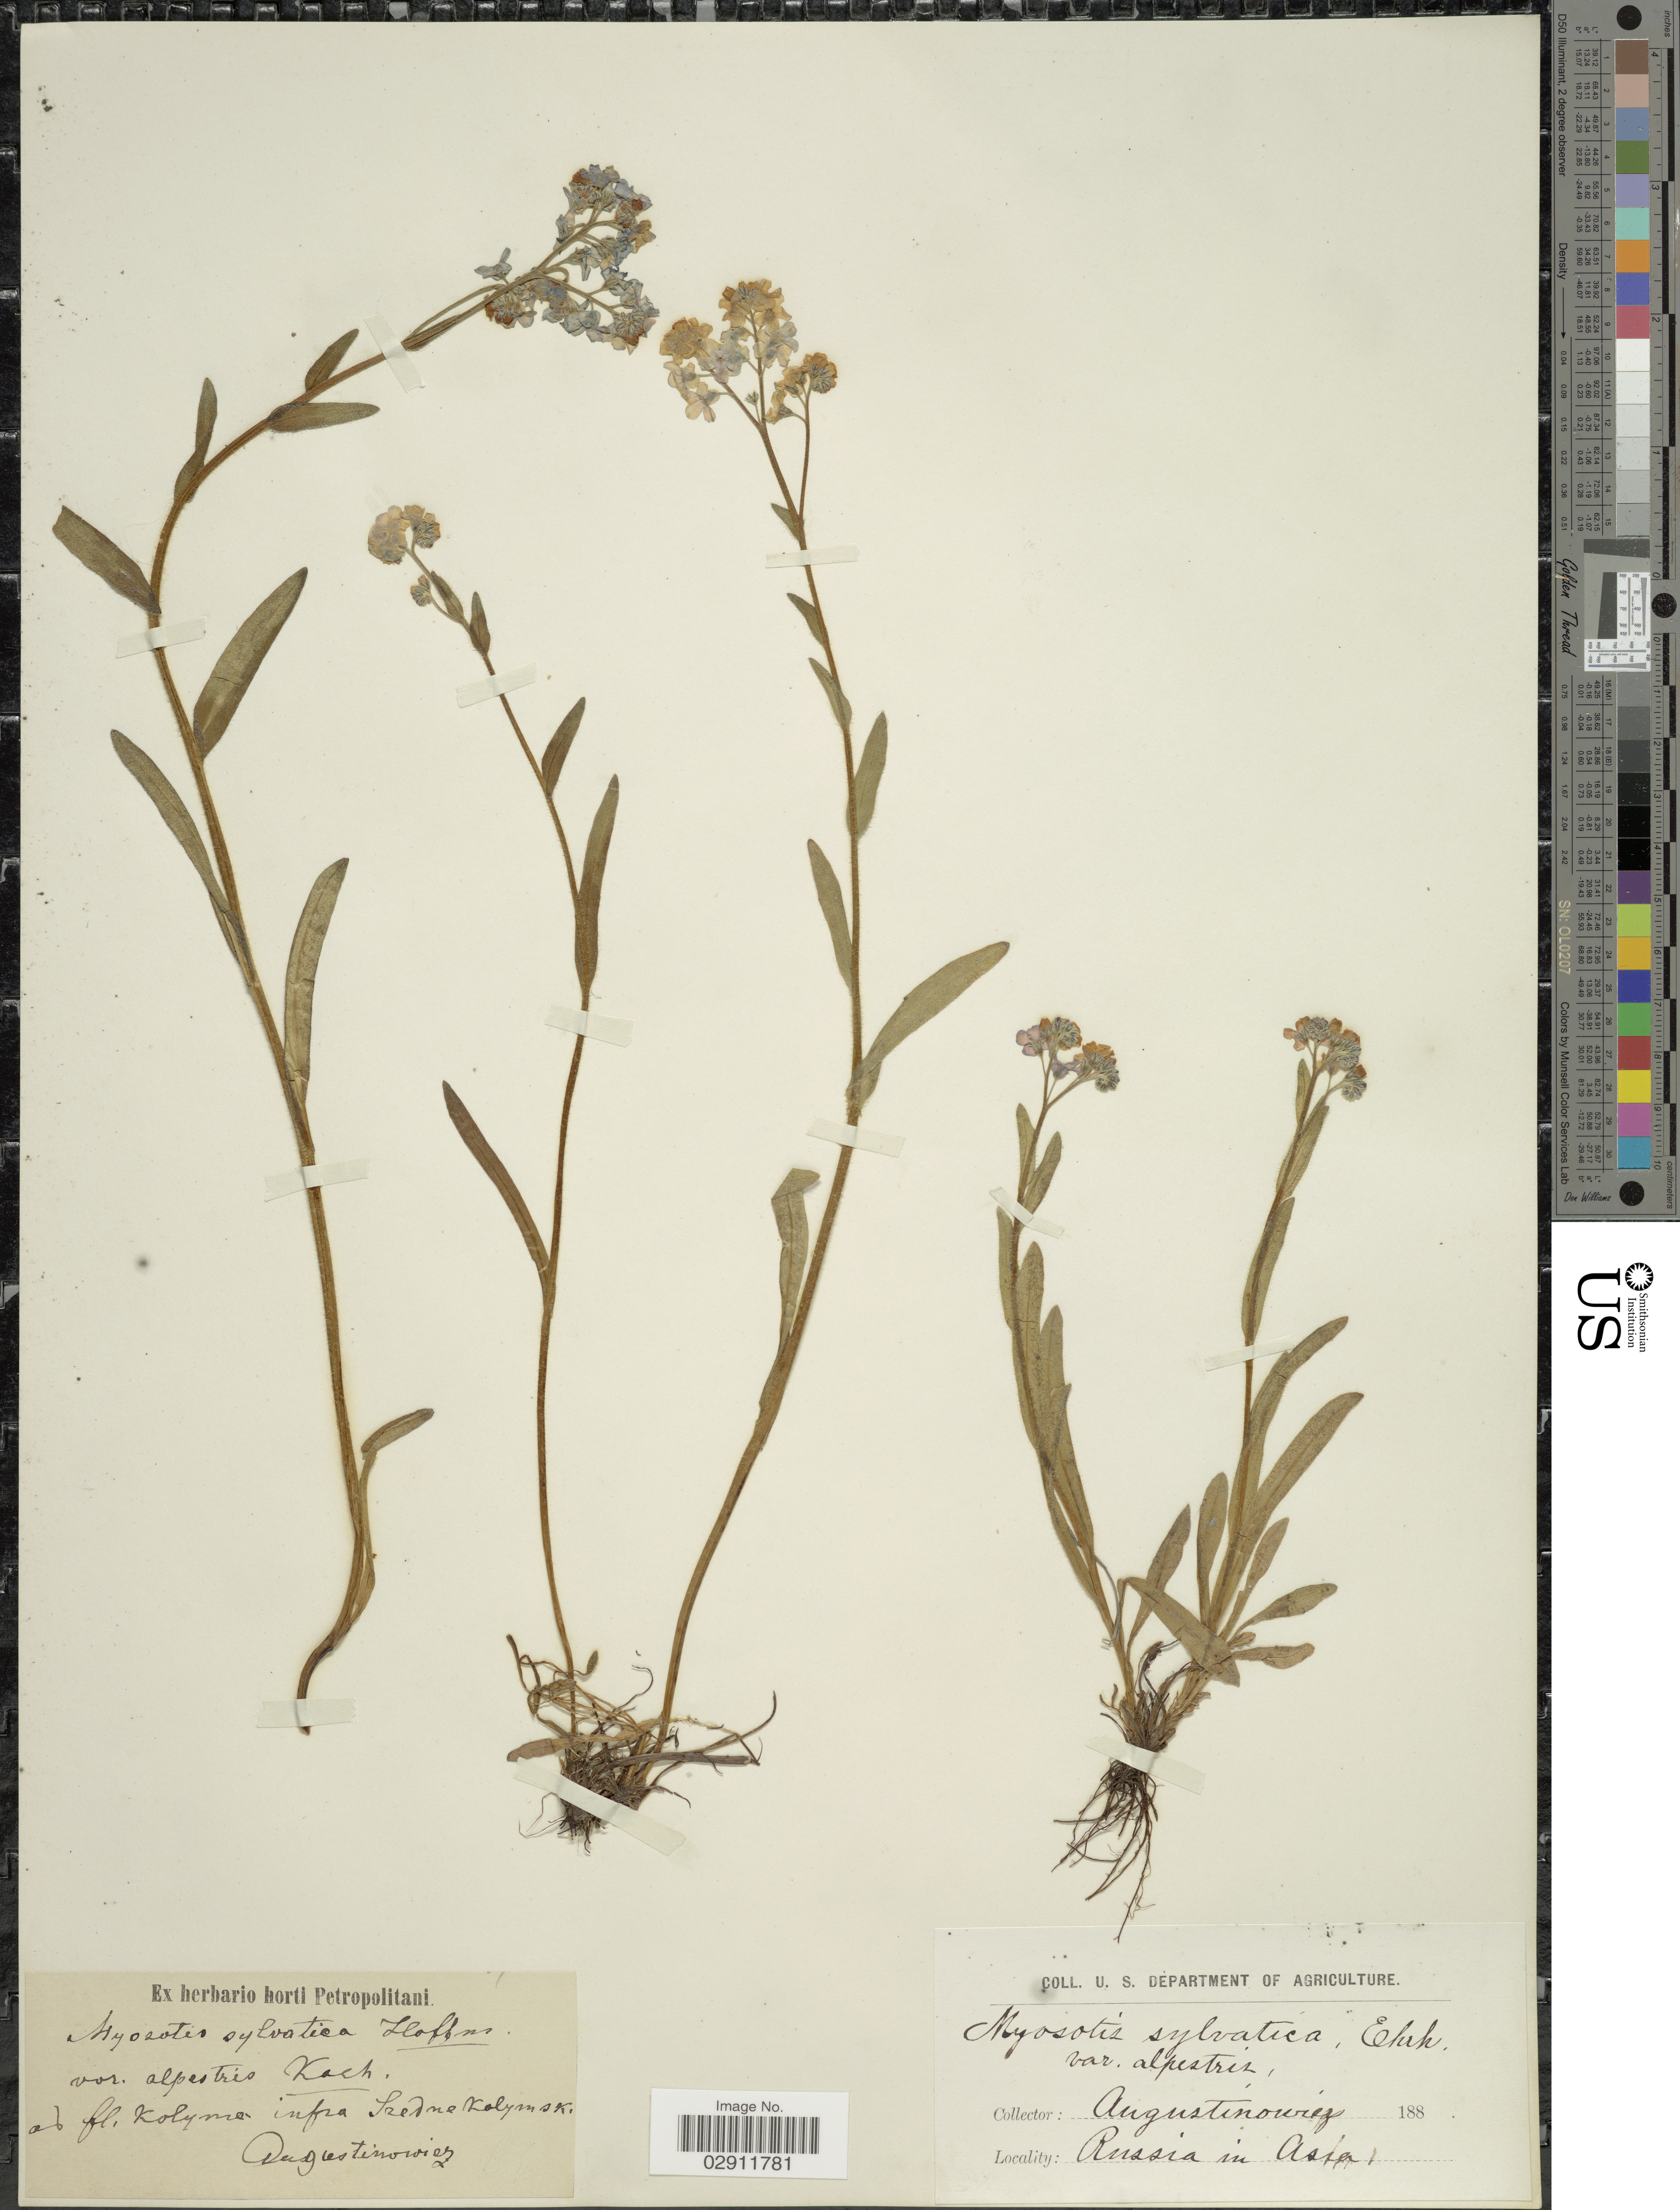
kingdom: Plantae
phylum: Tracheophyta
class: Magnoliopsida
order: Boraginales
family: Boraginaceae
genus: Myosotis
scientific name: Myosotis alpestris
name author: F.W. Schmidt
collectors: Augustinowicz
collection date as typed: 188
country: Russian Federation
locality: Ad fl. Kolyma infra Sredne Kolymsk, Russia in Asia.